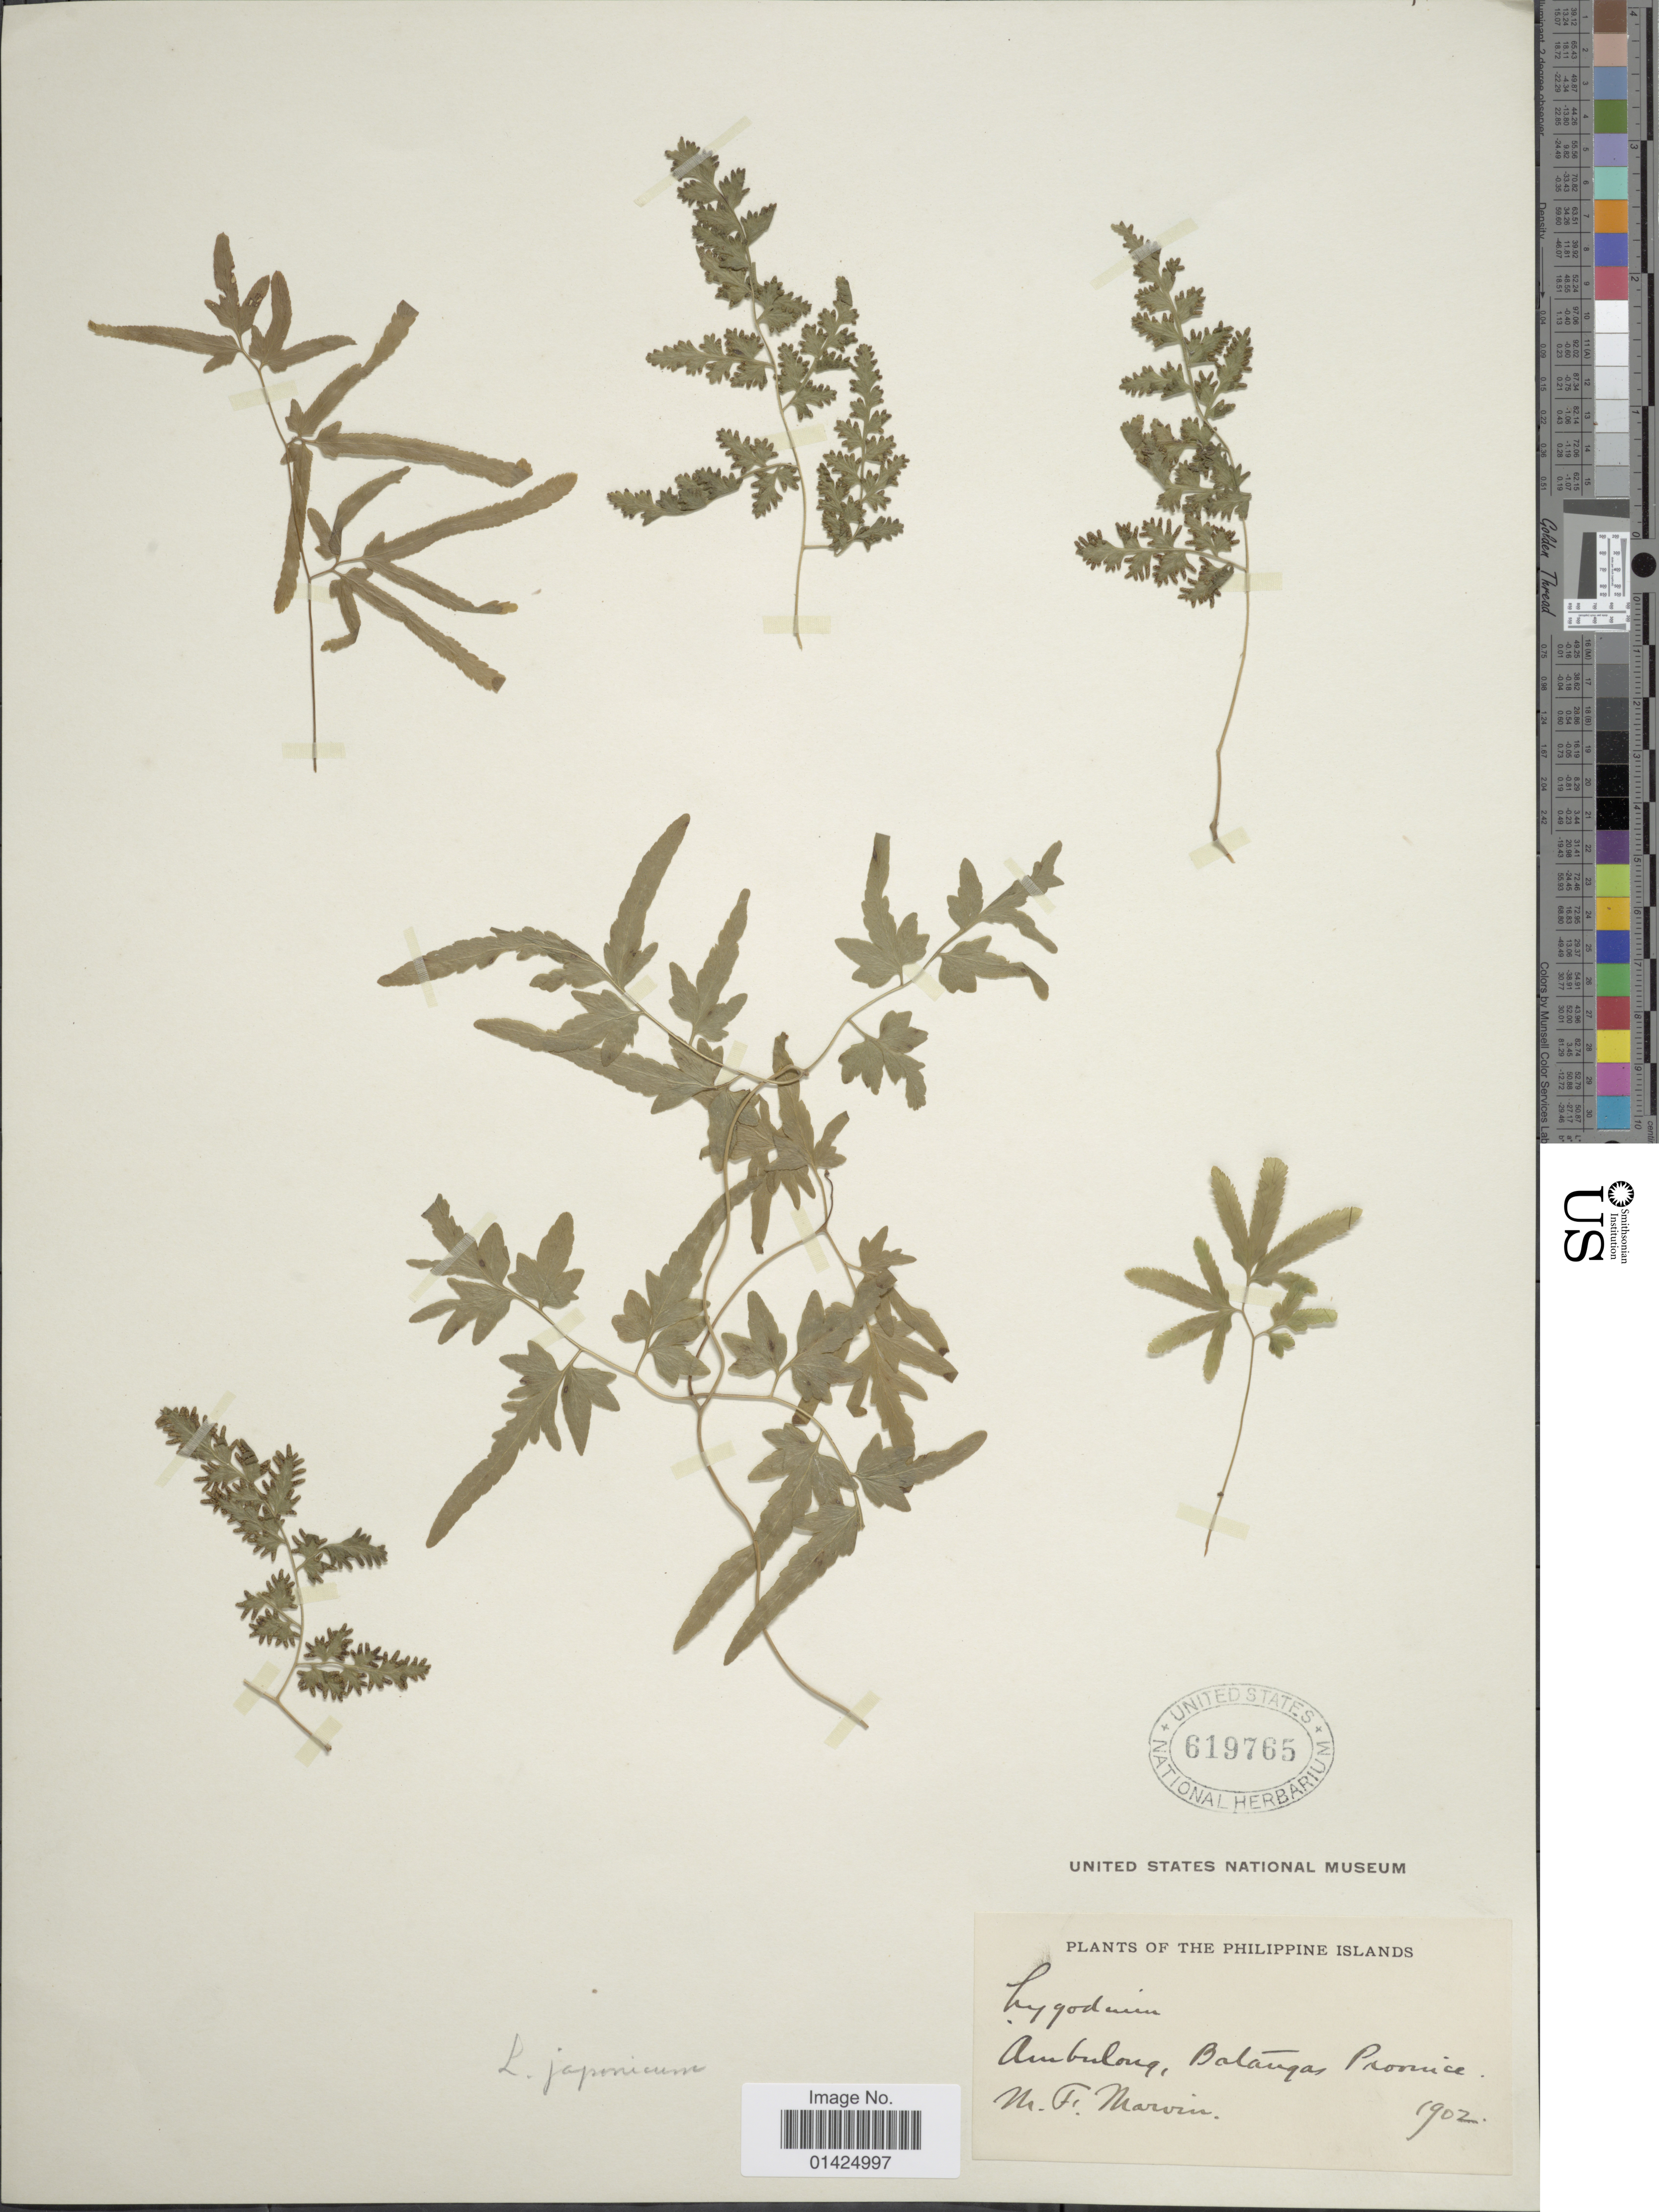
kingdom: Plantae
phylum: Tracheophyta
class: Polypodiopsida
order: Schizaeales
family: Lygodiaceae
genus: Lygodium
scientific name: Lygodium japonicum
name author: (Thunb.) Sw.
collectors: W. Marvin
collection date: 1902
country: Philippines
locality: Ambulong, Balangas, Promis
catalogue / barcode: US 619765